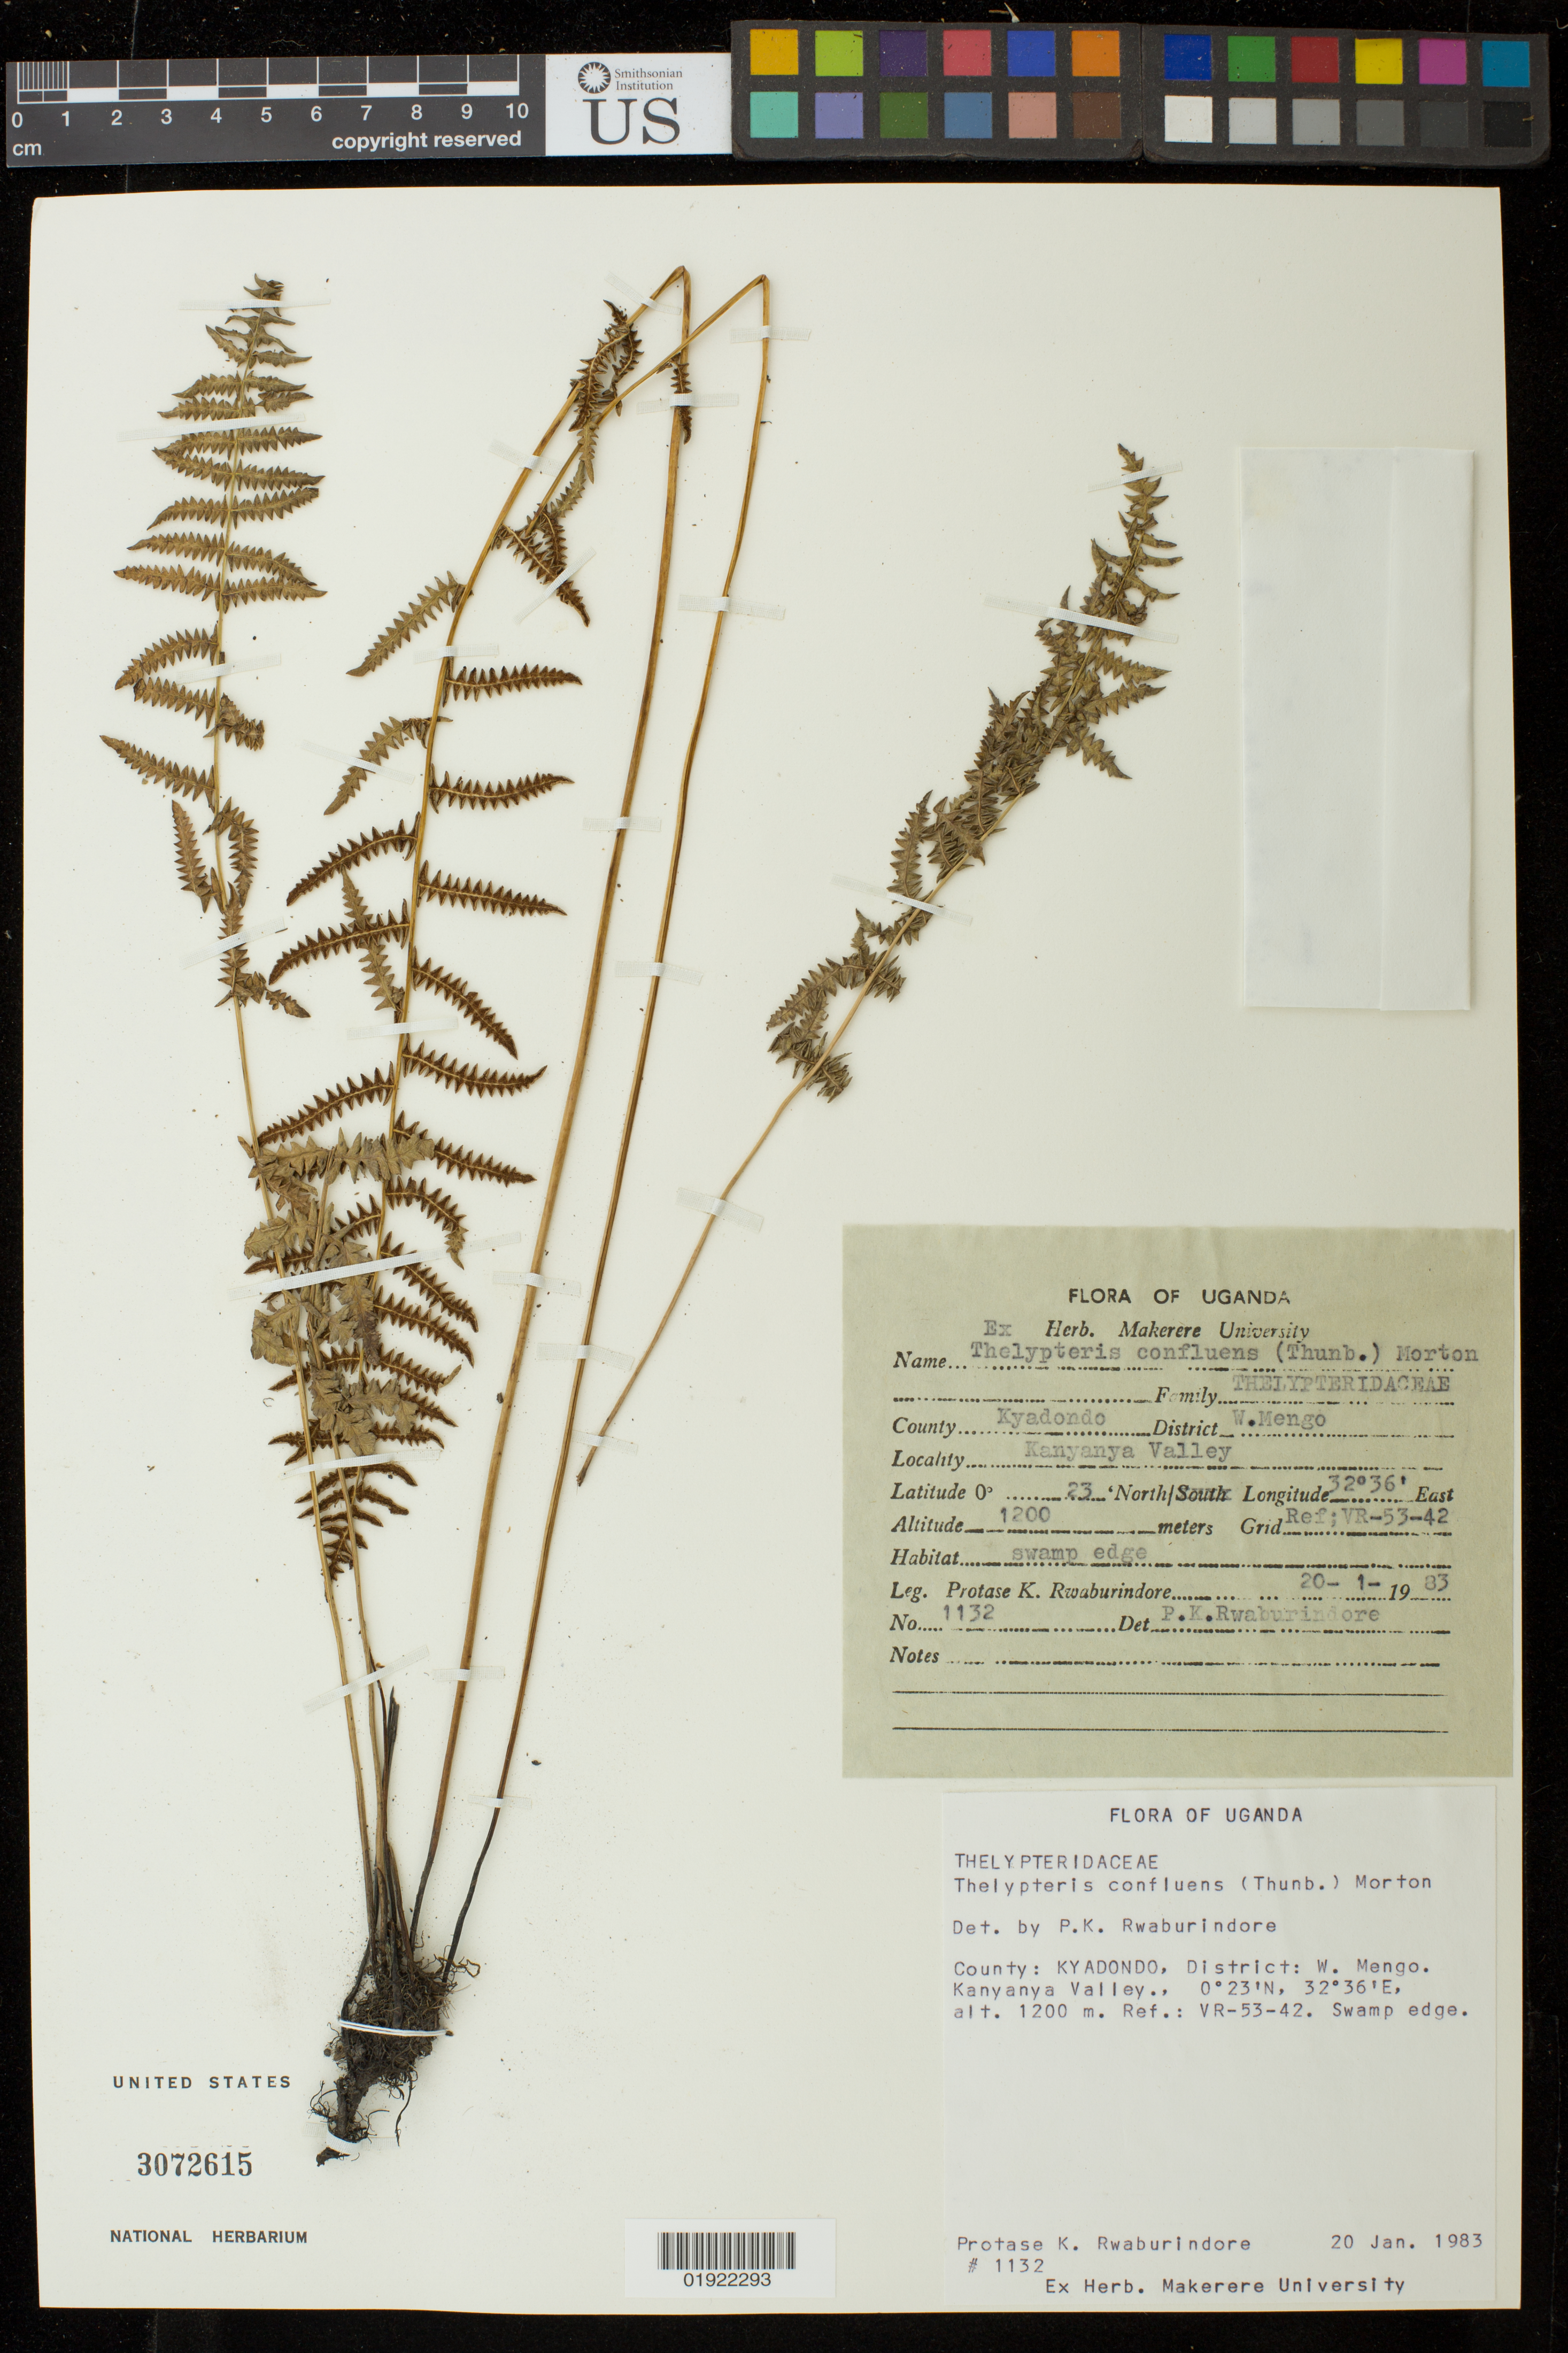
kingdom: Plantae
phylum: Tracheophyta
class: Polypodiopsida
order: Polypodiales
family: Thelypteridaceae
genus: Thelypteris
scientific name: Thelypteris confluens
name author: (Thunb.) C.V. Morton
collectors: P. Rwaburindore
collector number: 1132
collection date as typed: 20 Jan 1983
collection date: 1983-01-20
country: Uganda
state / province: Central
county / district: Kyadondo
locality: District West Mengo. Kanyanya Valley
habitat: swamp edge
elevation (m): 1200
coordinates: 0 23 0 N, 32 36 0 E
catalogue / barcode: US 3072615